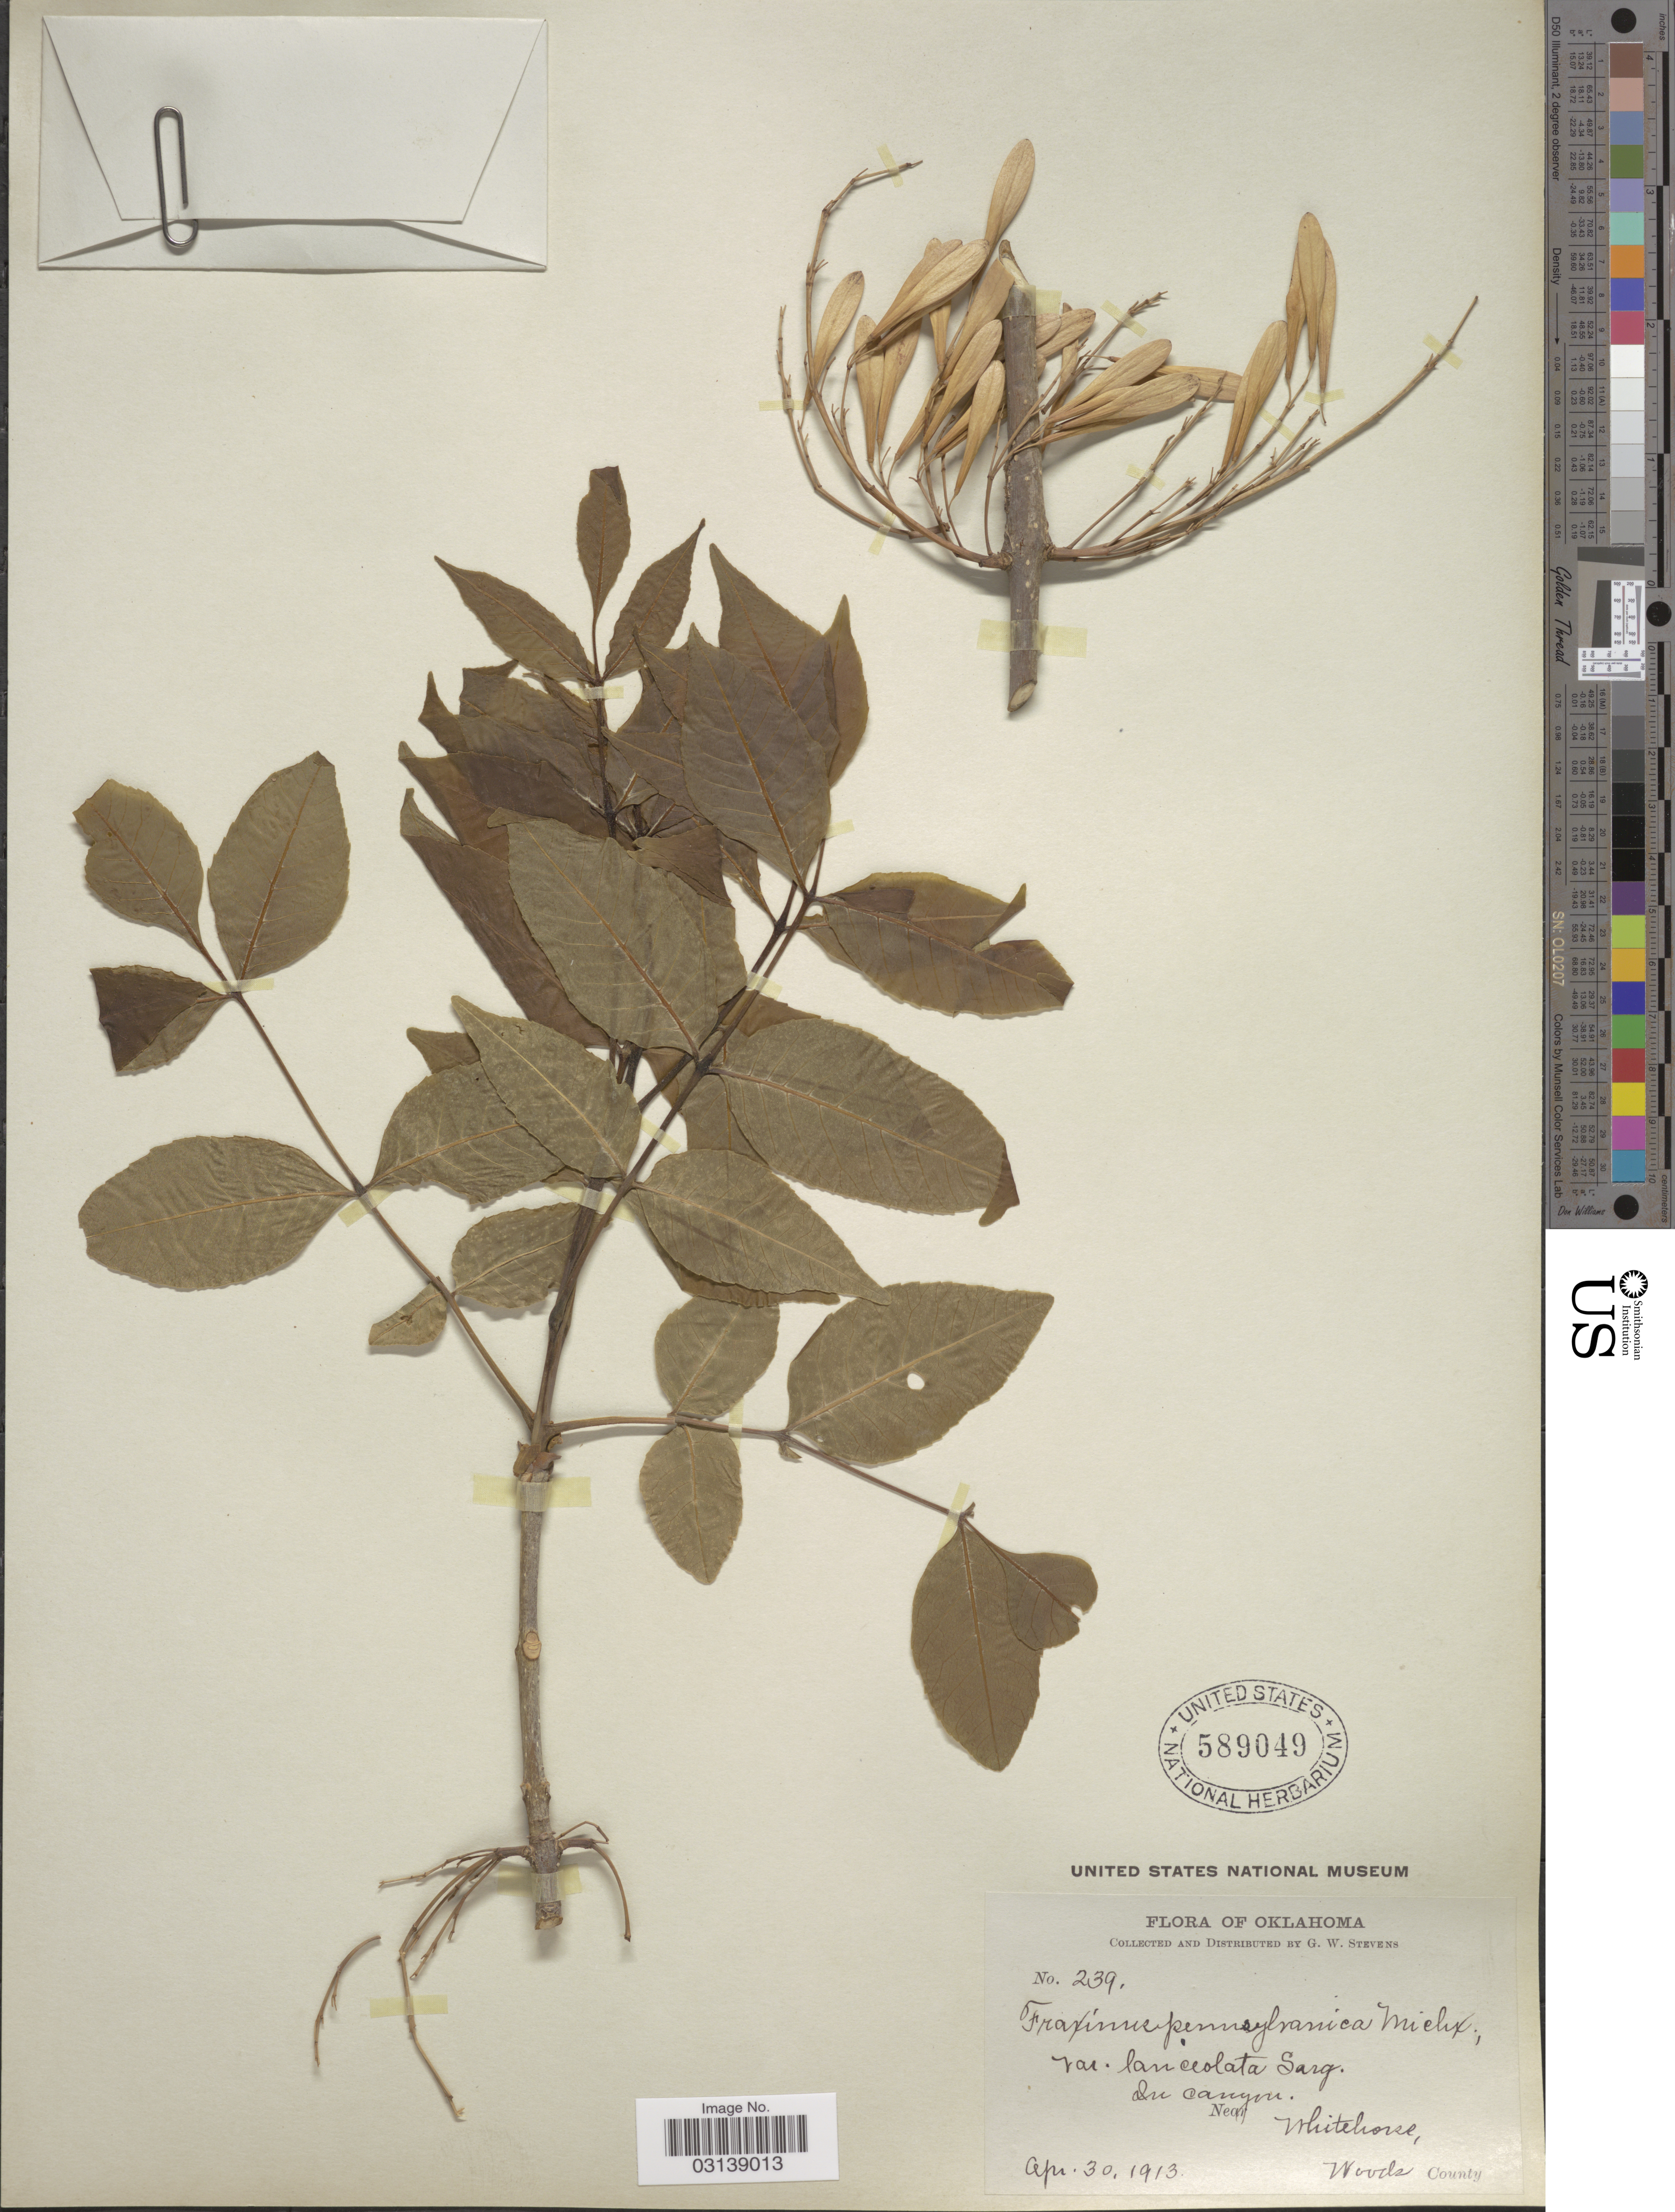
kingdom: Plantae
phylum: Tracheophyta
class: Magnoliopsida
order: Lamiales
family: Oleaceae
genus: Fraxinus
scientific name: Fraxinus pennsylvanica var. campestris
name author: (Britton) F.C. Gates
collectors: G. W. Stevens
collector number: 239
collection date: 1913-04-30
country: United States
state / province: Oklahoma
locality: In canyon. Near Whitehorse, Woods County.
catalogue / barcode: US 589049